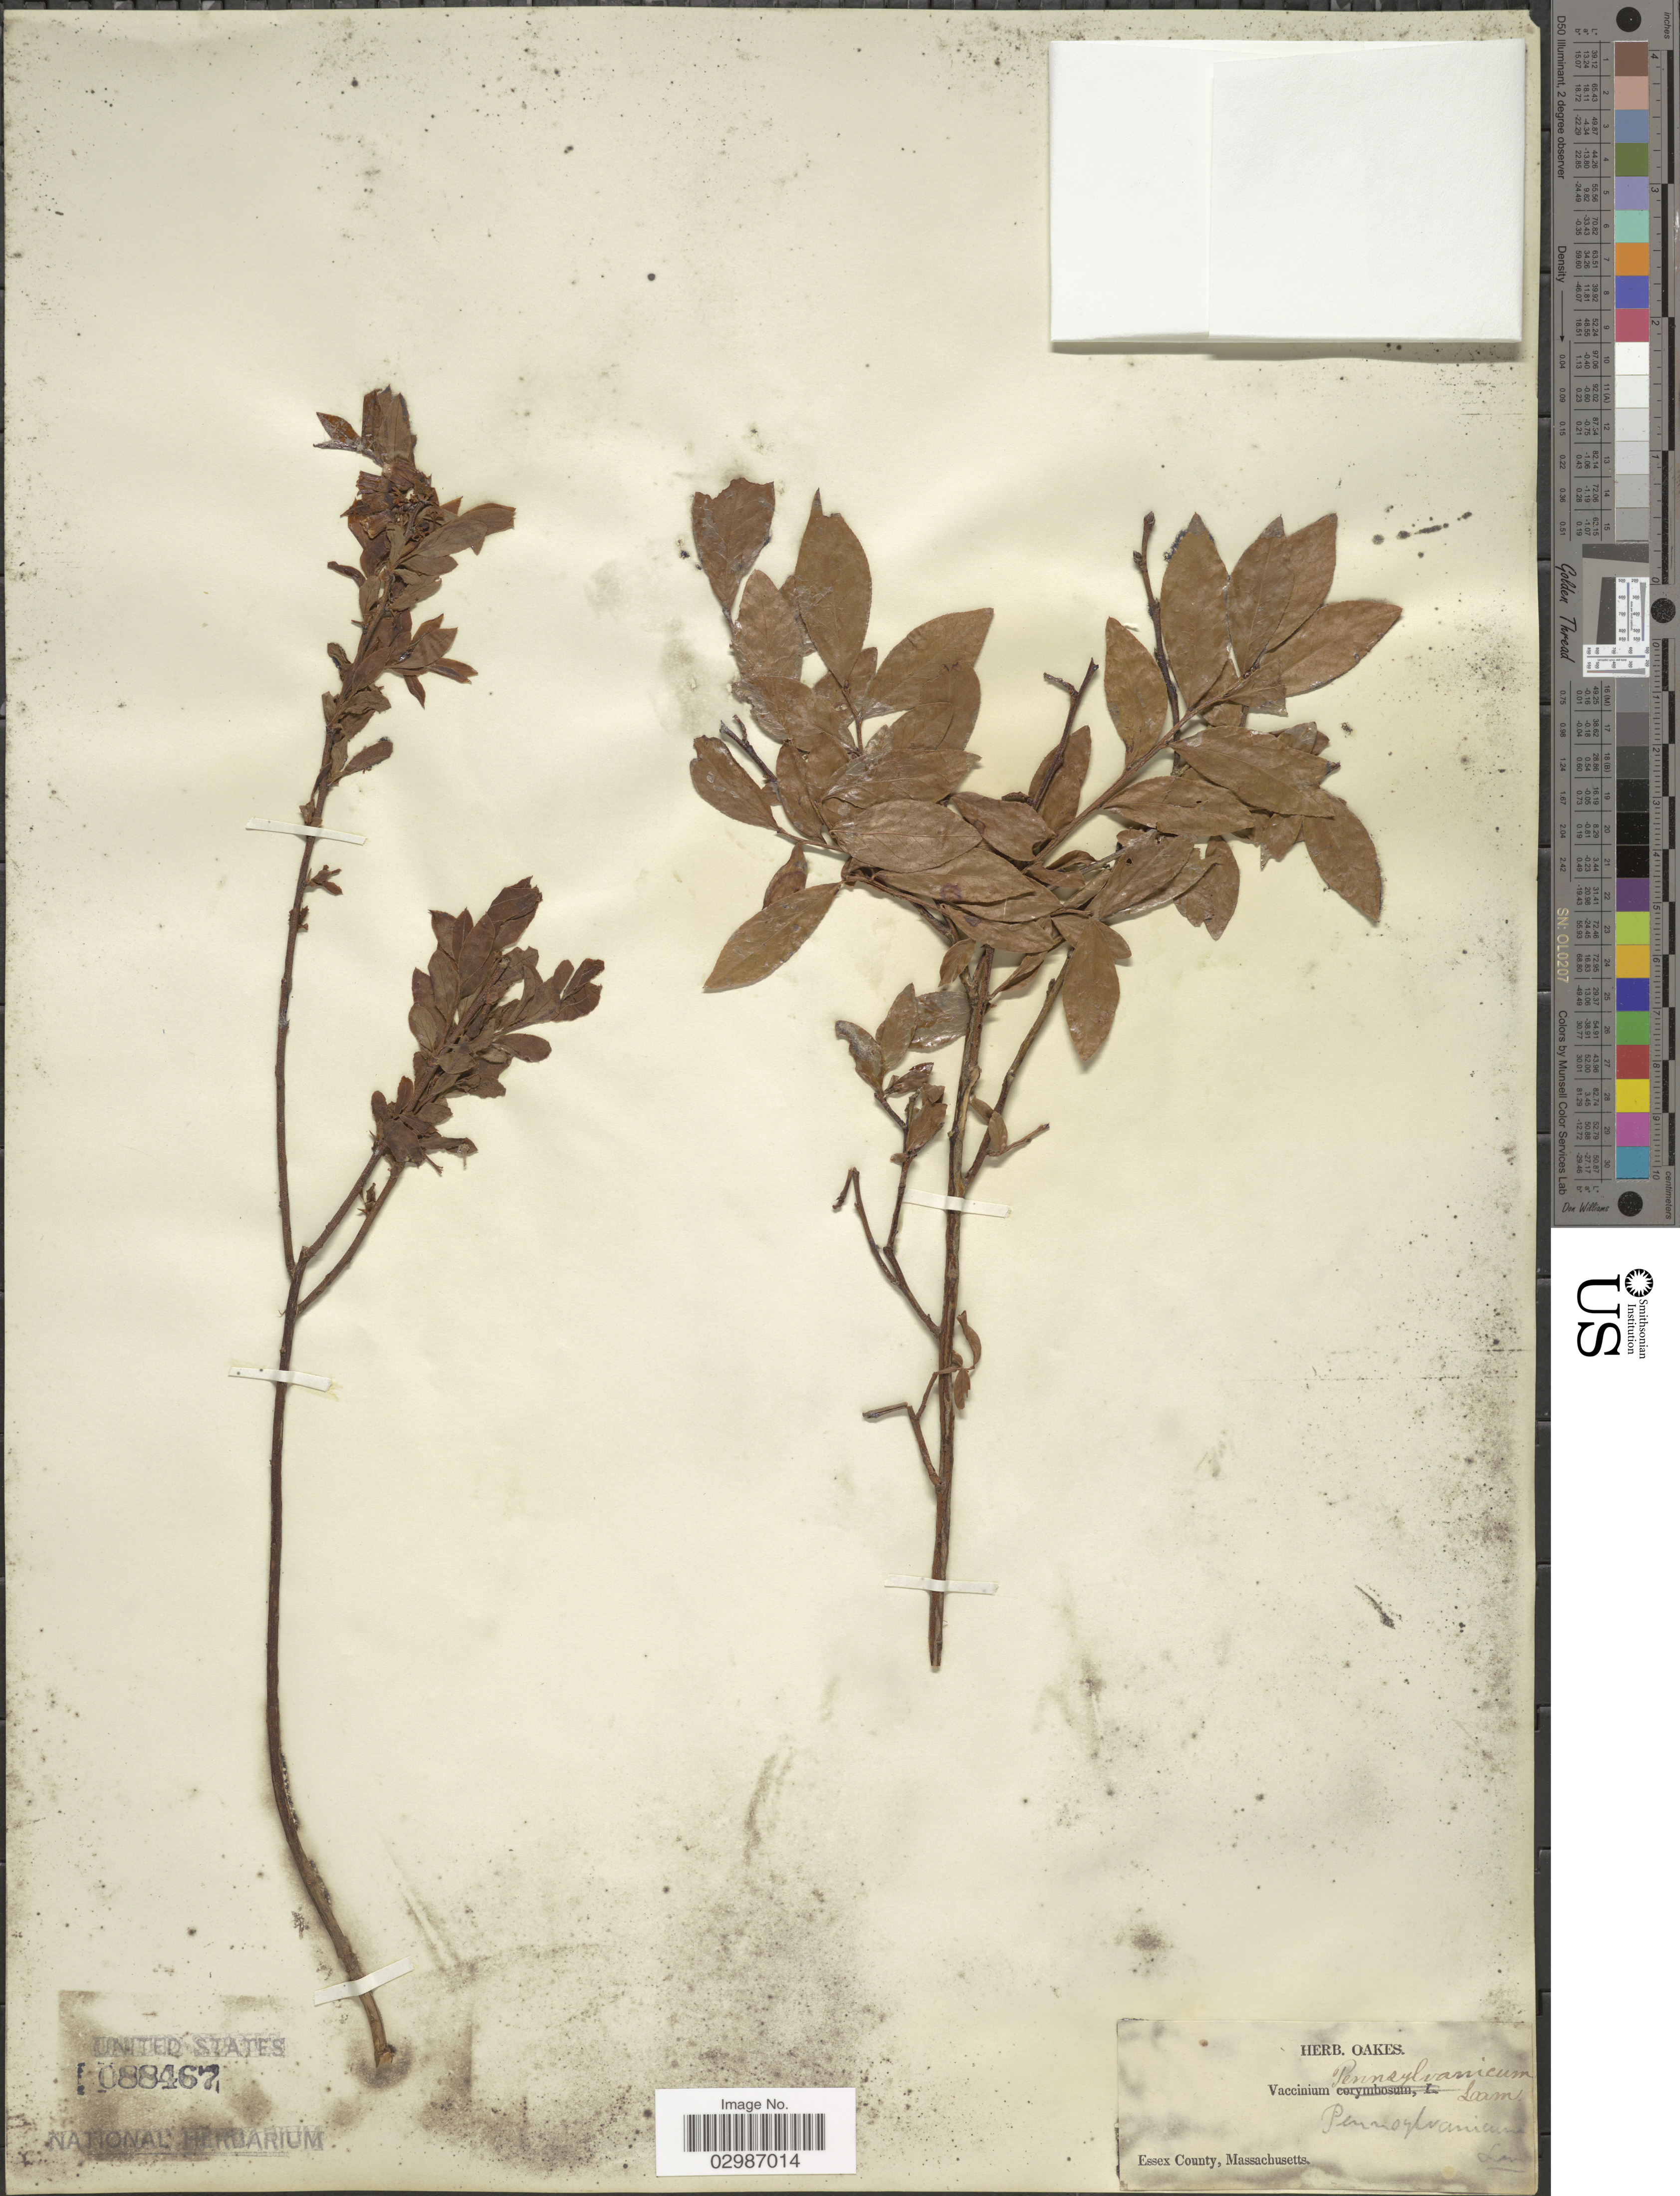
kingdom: Plantae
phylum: Tracheophyta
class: Magnoliopsida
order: Ericales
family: Ericaceae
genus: Vaccinium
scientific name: Vaccinium angustifolium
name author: Aiton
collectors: ex herb. Oakes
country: United States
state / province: Massachusetts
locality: Essex County.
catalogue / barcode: US 88467